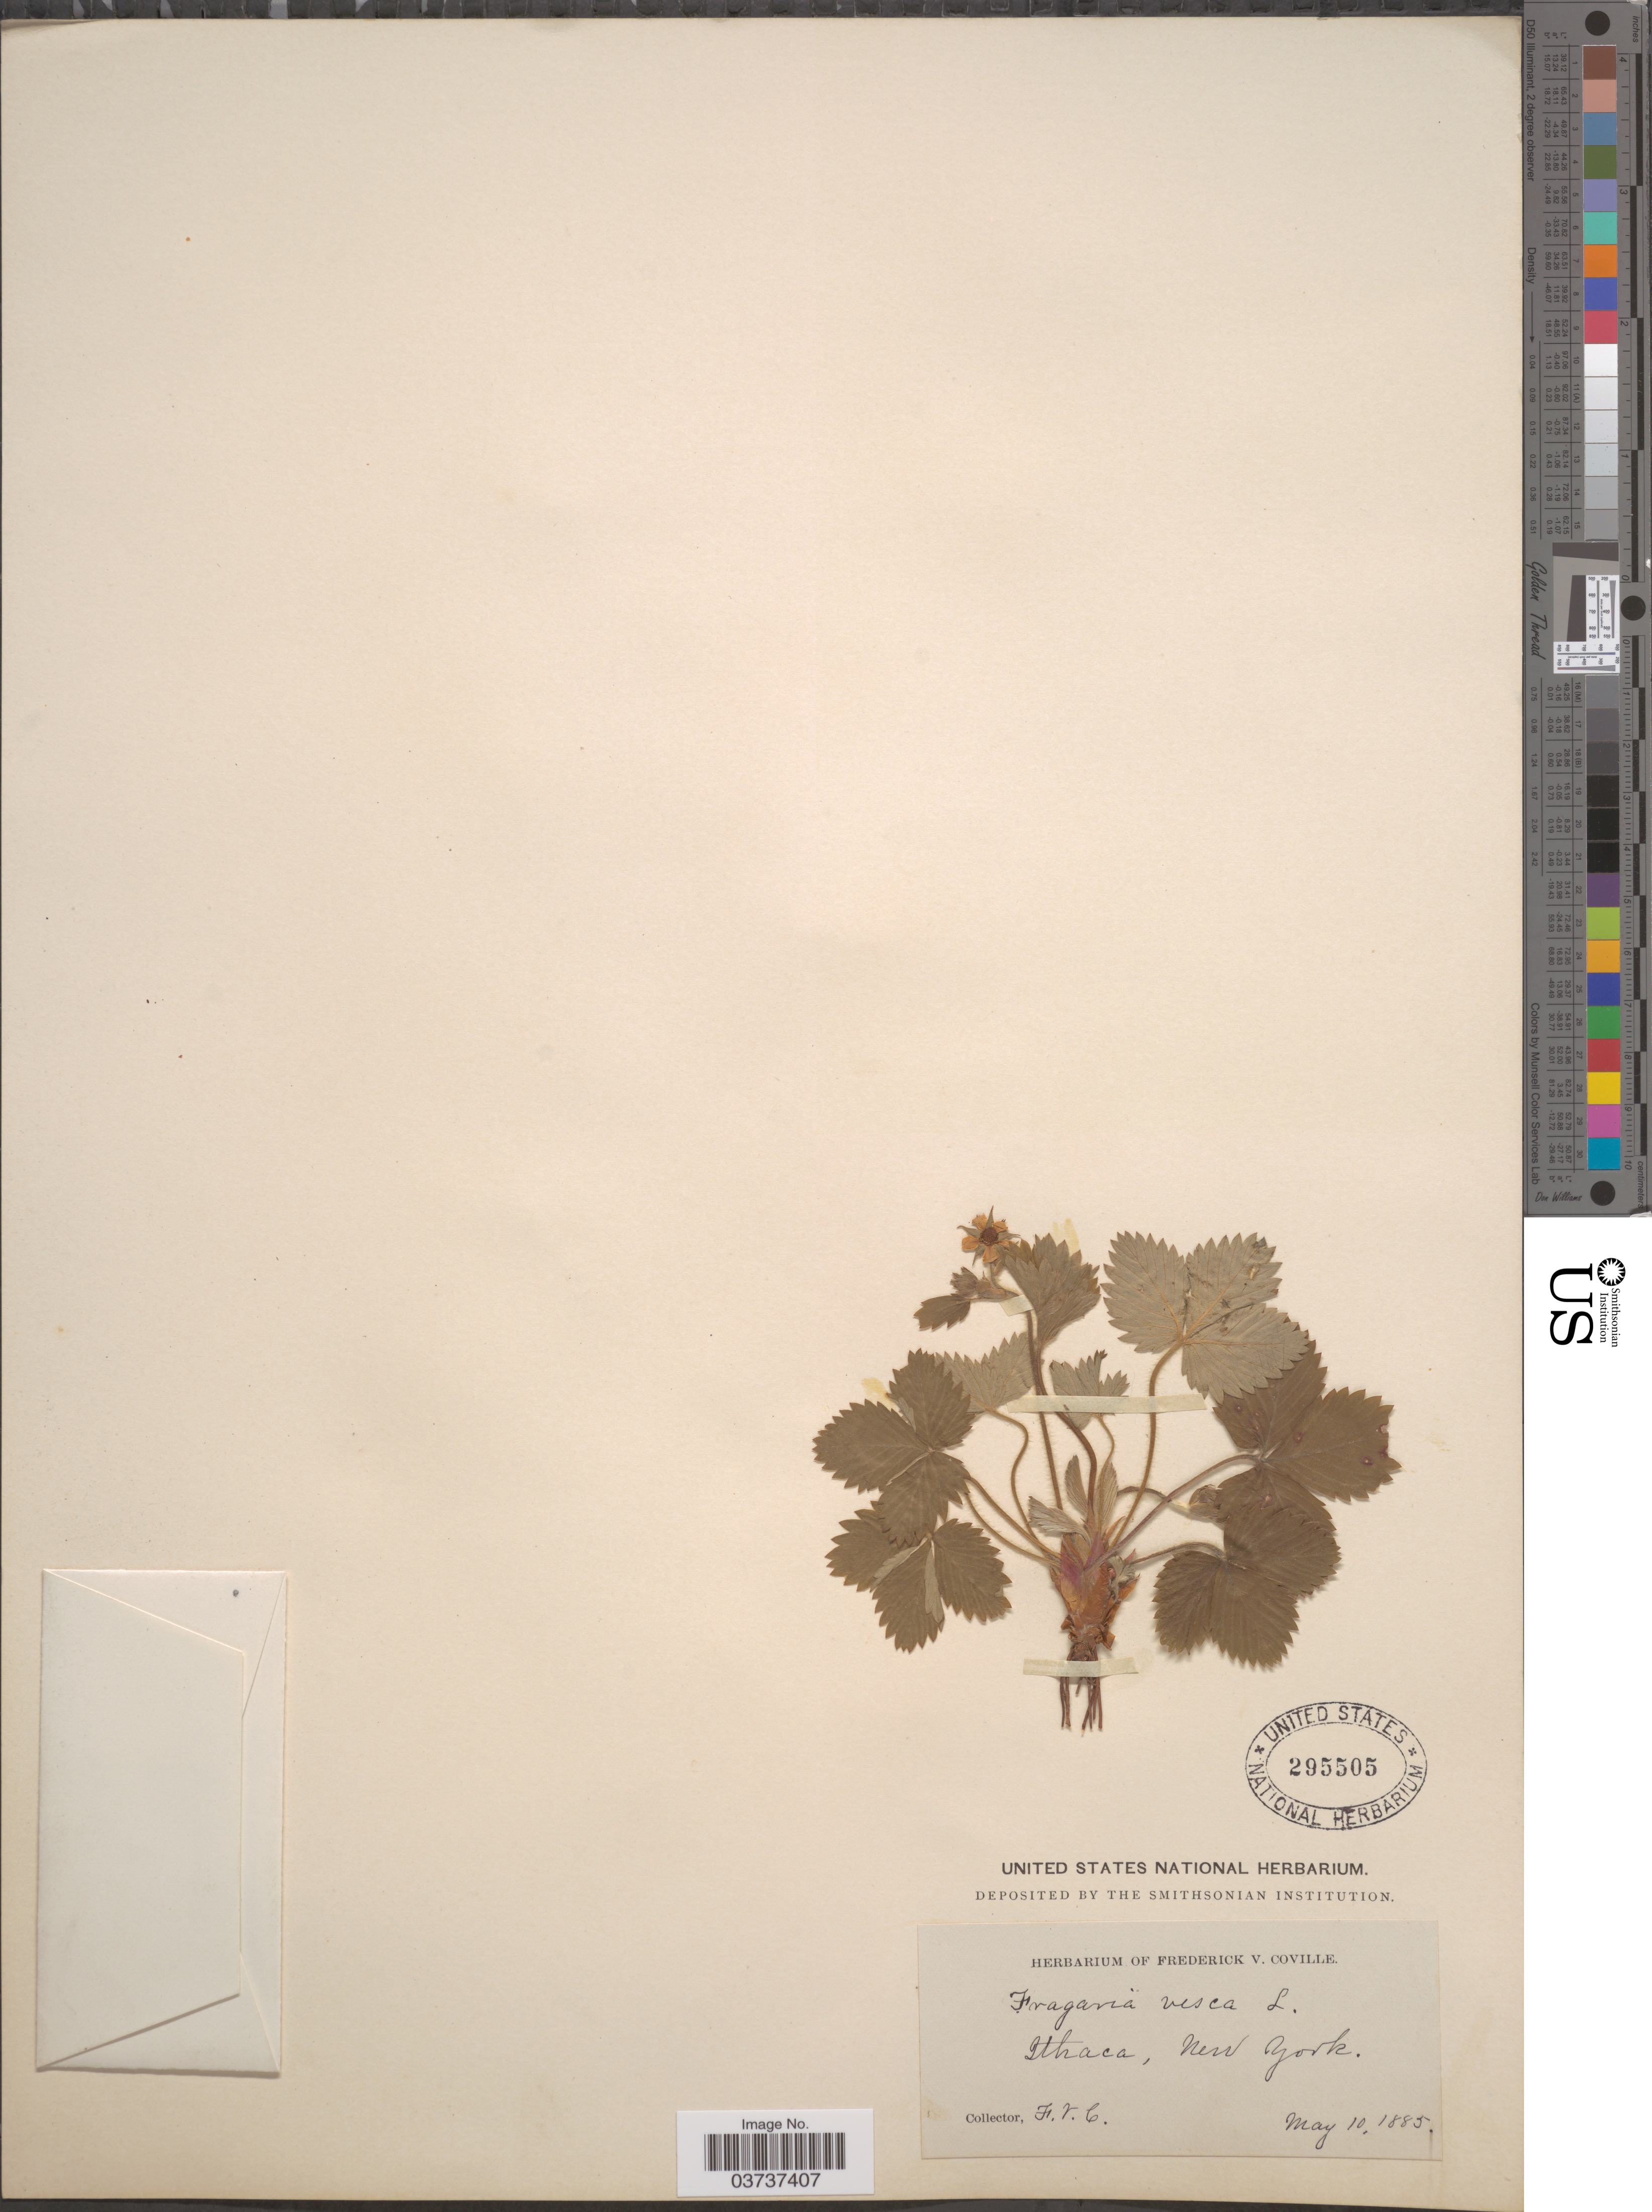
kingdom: Plantae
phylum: Tracheophyta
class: Magnoliopsida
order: Rosales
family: Rosaceae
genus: Fragaria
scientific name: Fragaria vesca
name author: L.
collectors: F. V. Coville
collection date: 1885-05-10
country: United States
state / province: New York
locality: Ithaca.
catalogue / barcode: US 295505